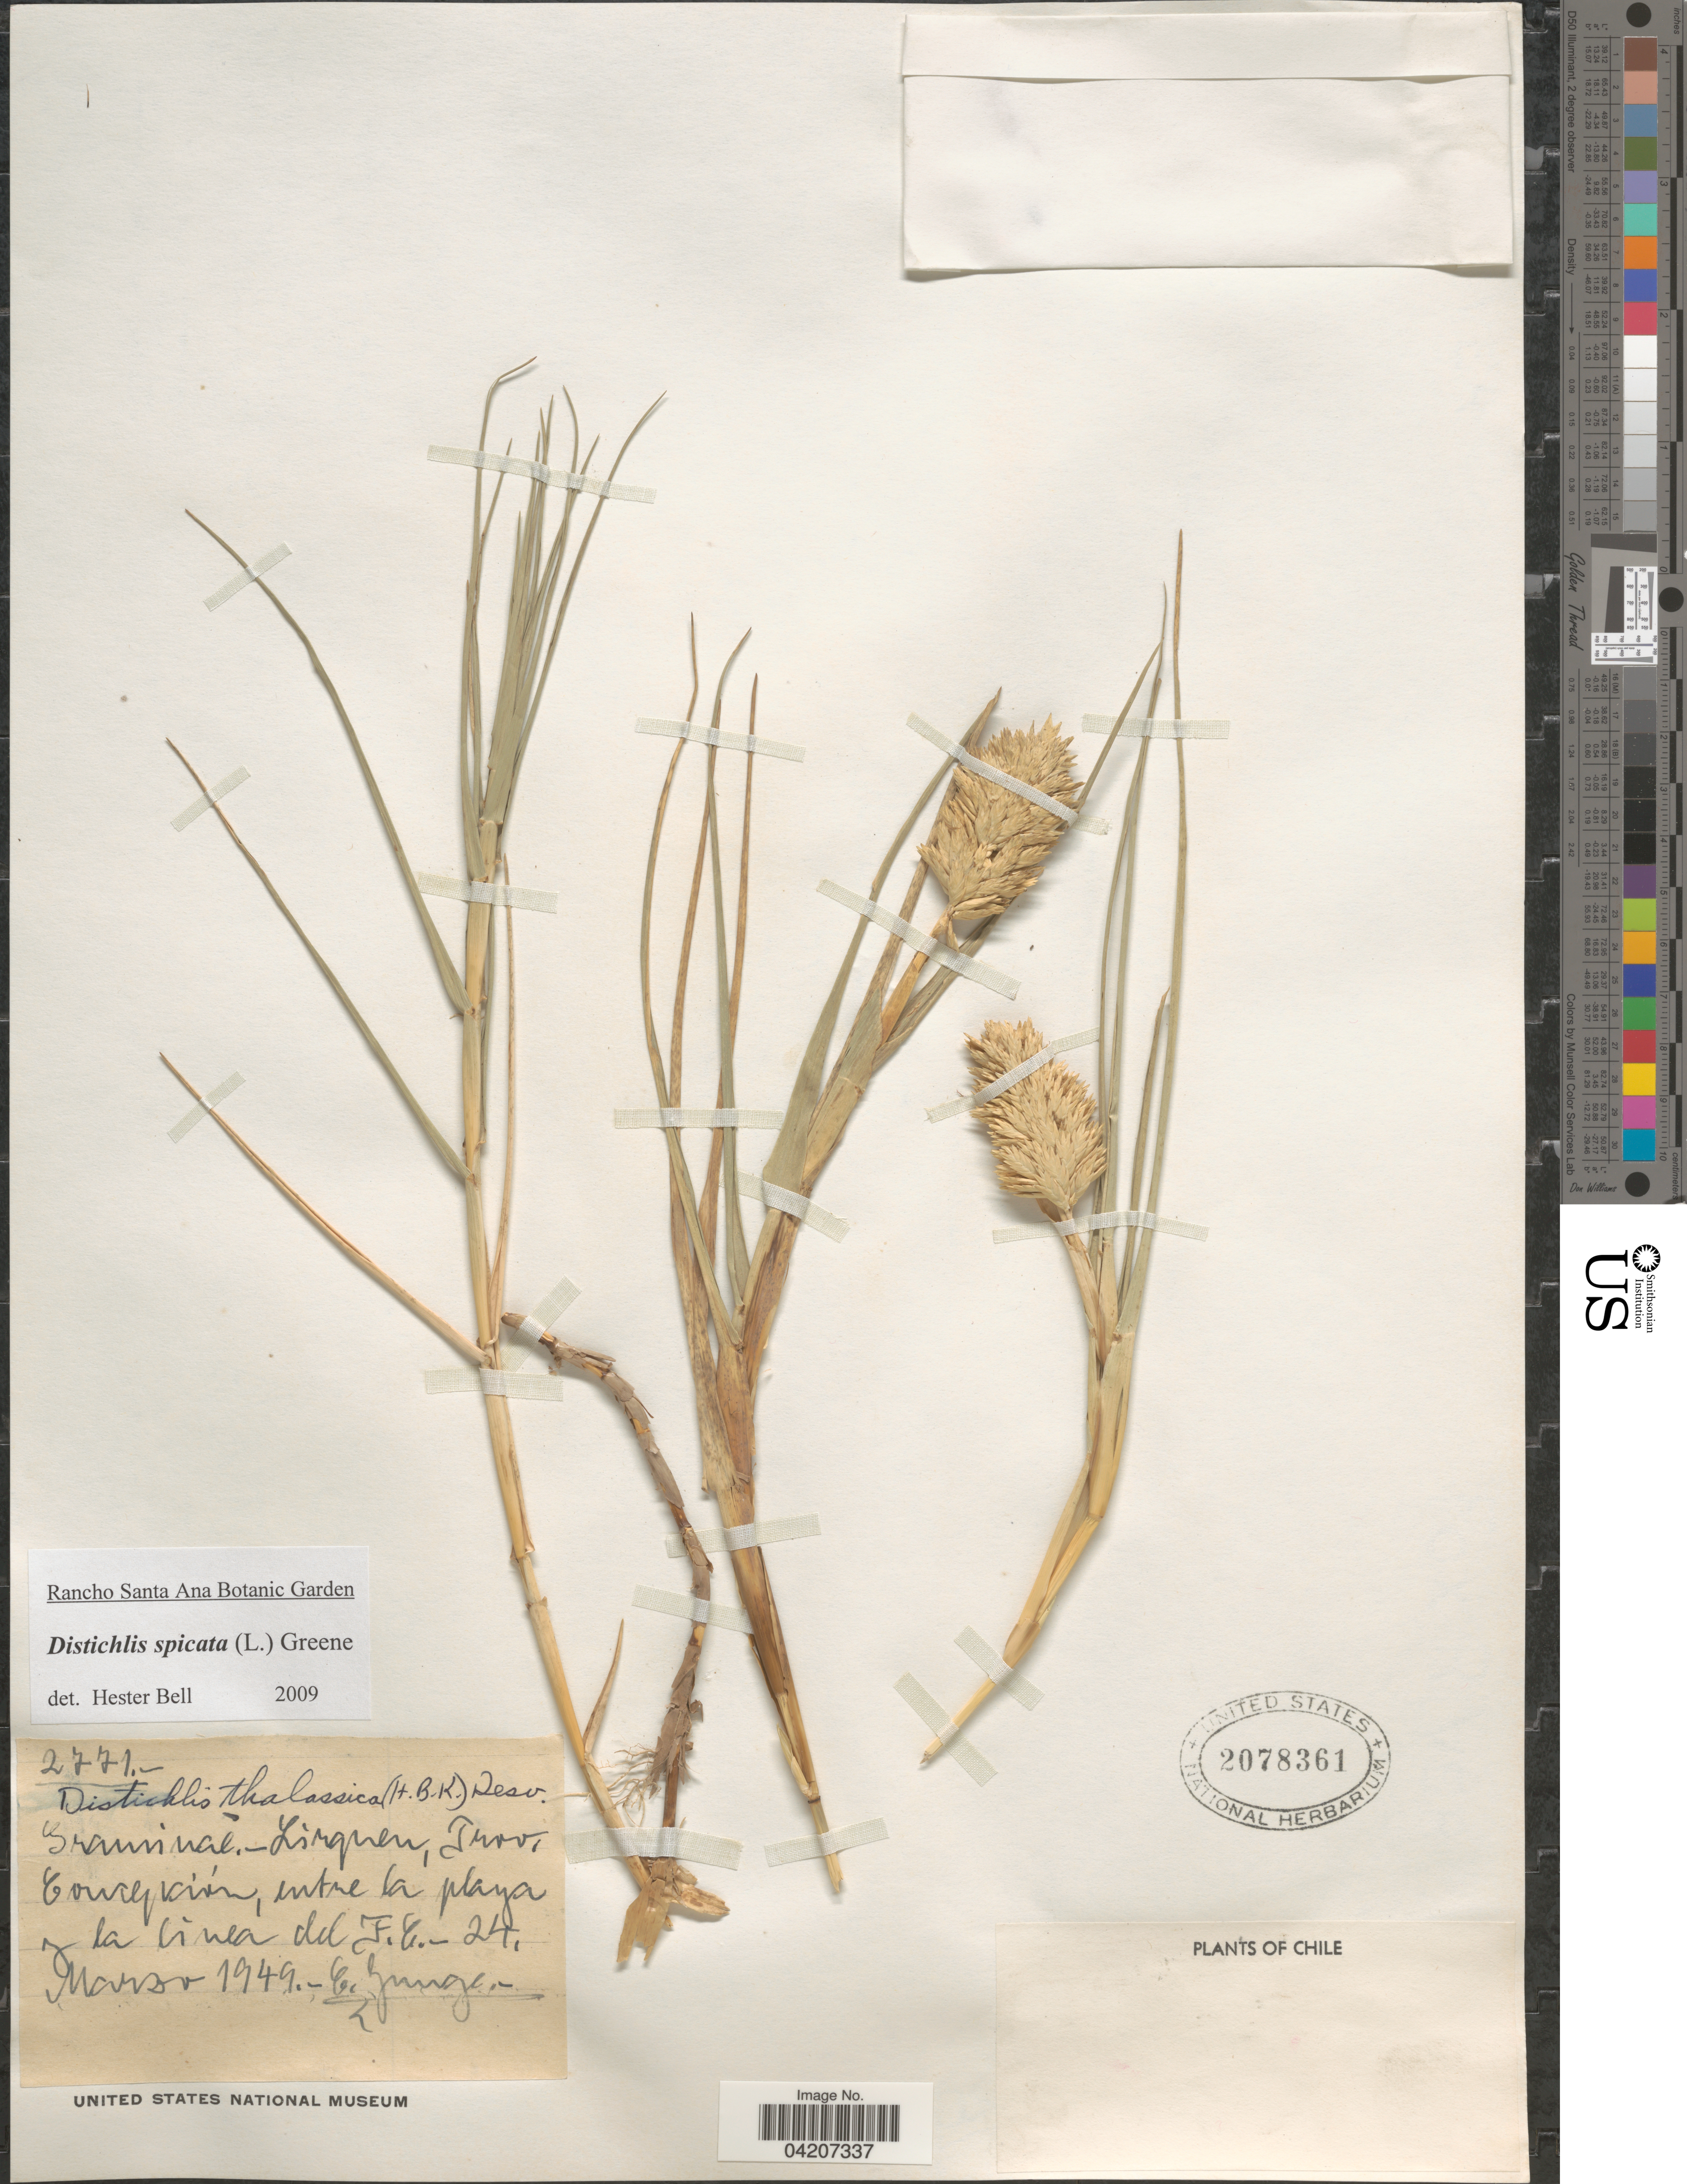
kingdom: Plantae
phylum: Tracheophyta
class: Liliopsida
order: Poales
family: Poaceae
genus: Distichlis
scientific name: Distichlis spicata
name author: (L.) Greene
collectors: E. Junge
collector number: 2771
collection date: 1949-03-24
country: Chile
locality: Lirquen, Prov. Concepción, entre la playa y la linea del F.E.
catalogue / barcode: US 2078361